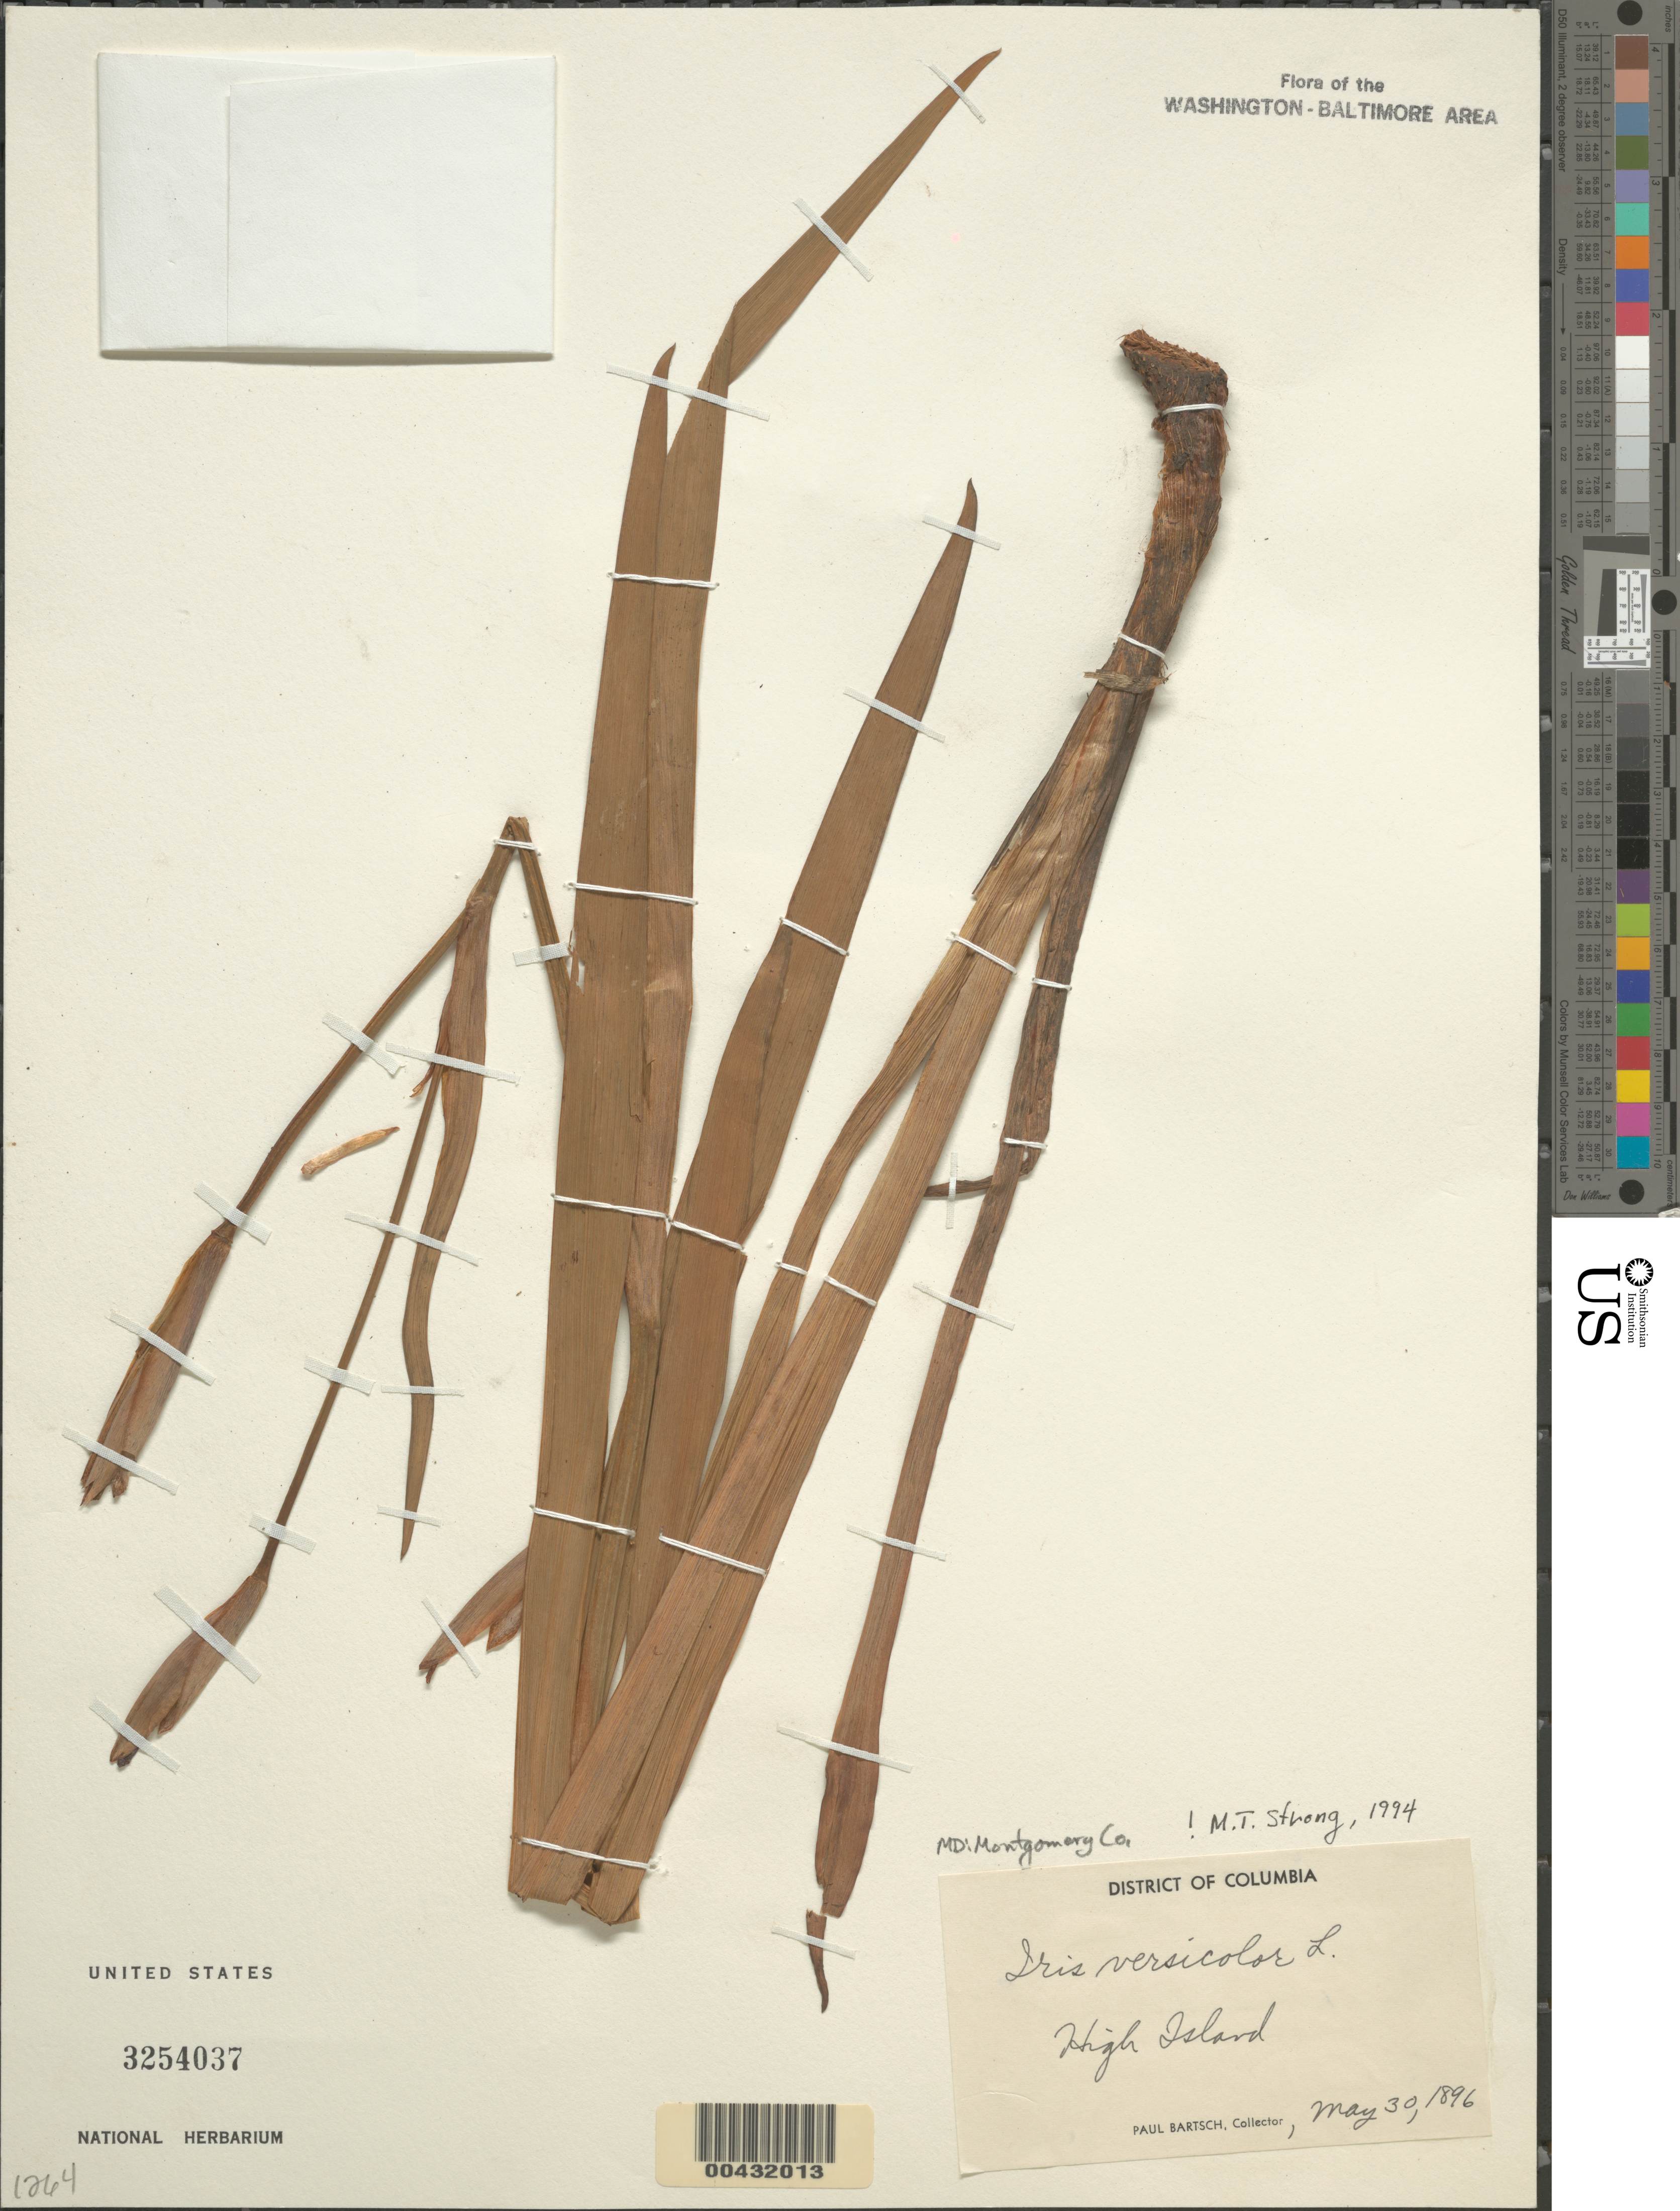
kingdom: Plantae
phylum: Tracheophyta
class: Liliopsida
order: Asparagales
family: Iridaceae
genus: Iris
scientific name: Iris versicolor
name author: L.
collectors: P. Bartsch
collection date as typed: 30 May 1896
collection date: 1896-05-30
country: United States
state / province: Maryland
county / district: Montgomery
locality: High Island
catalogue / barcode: US 3254037